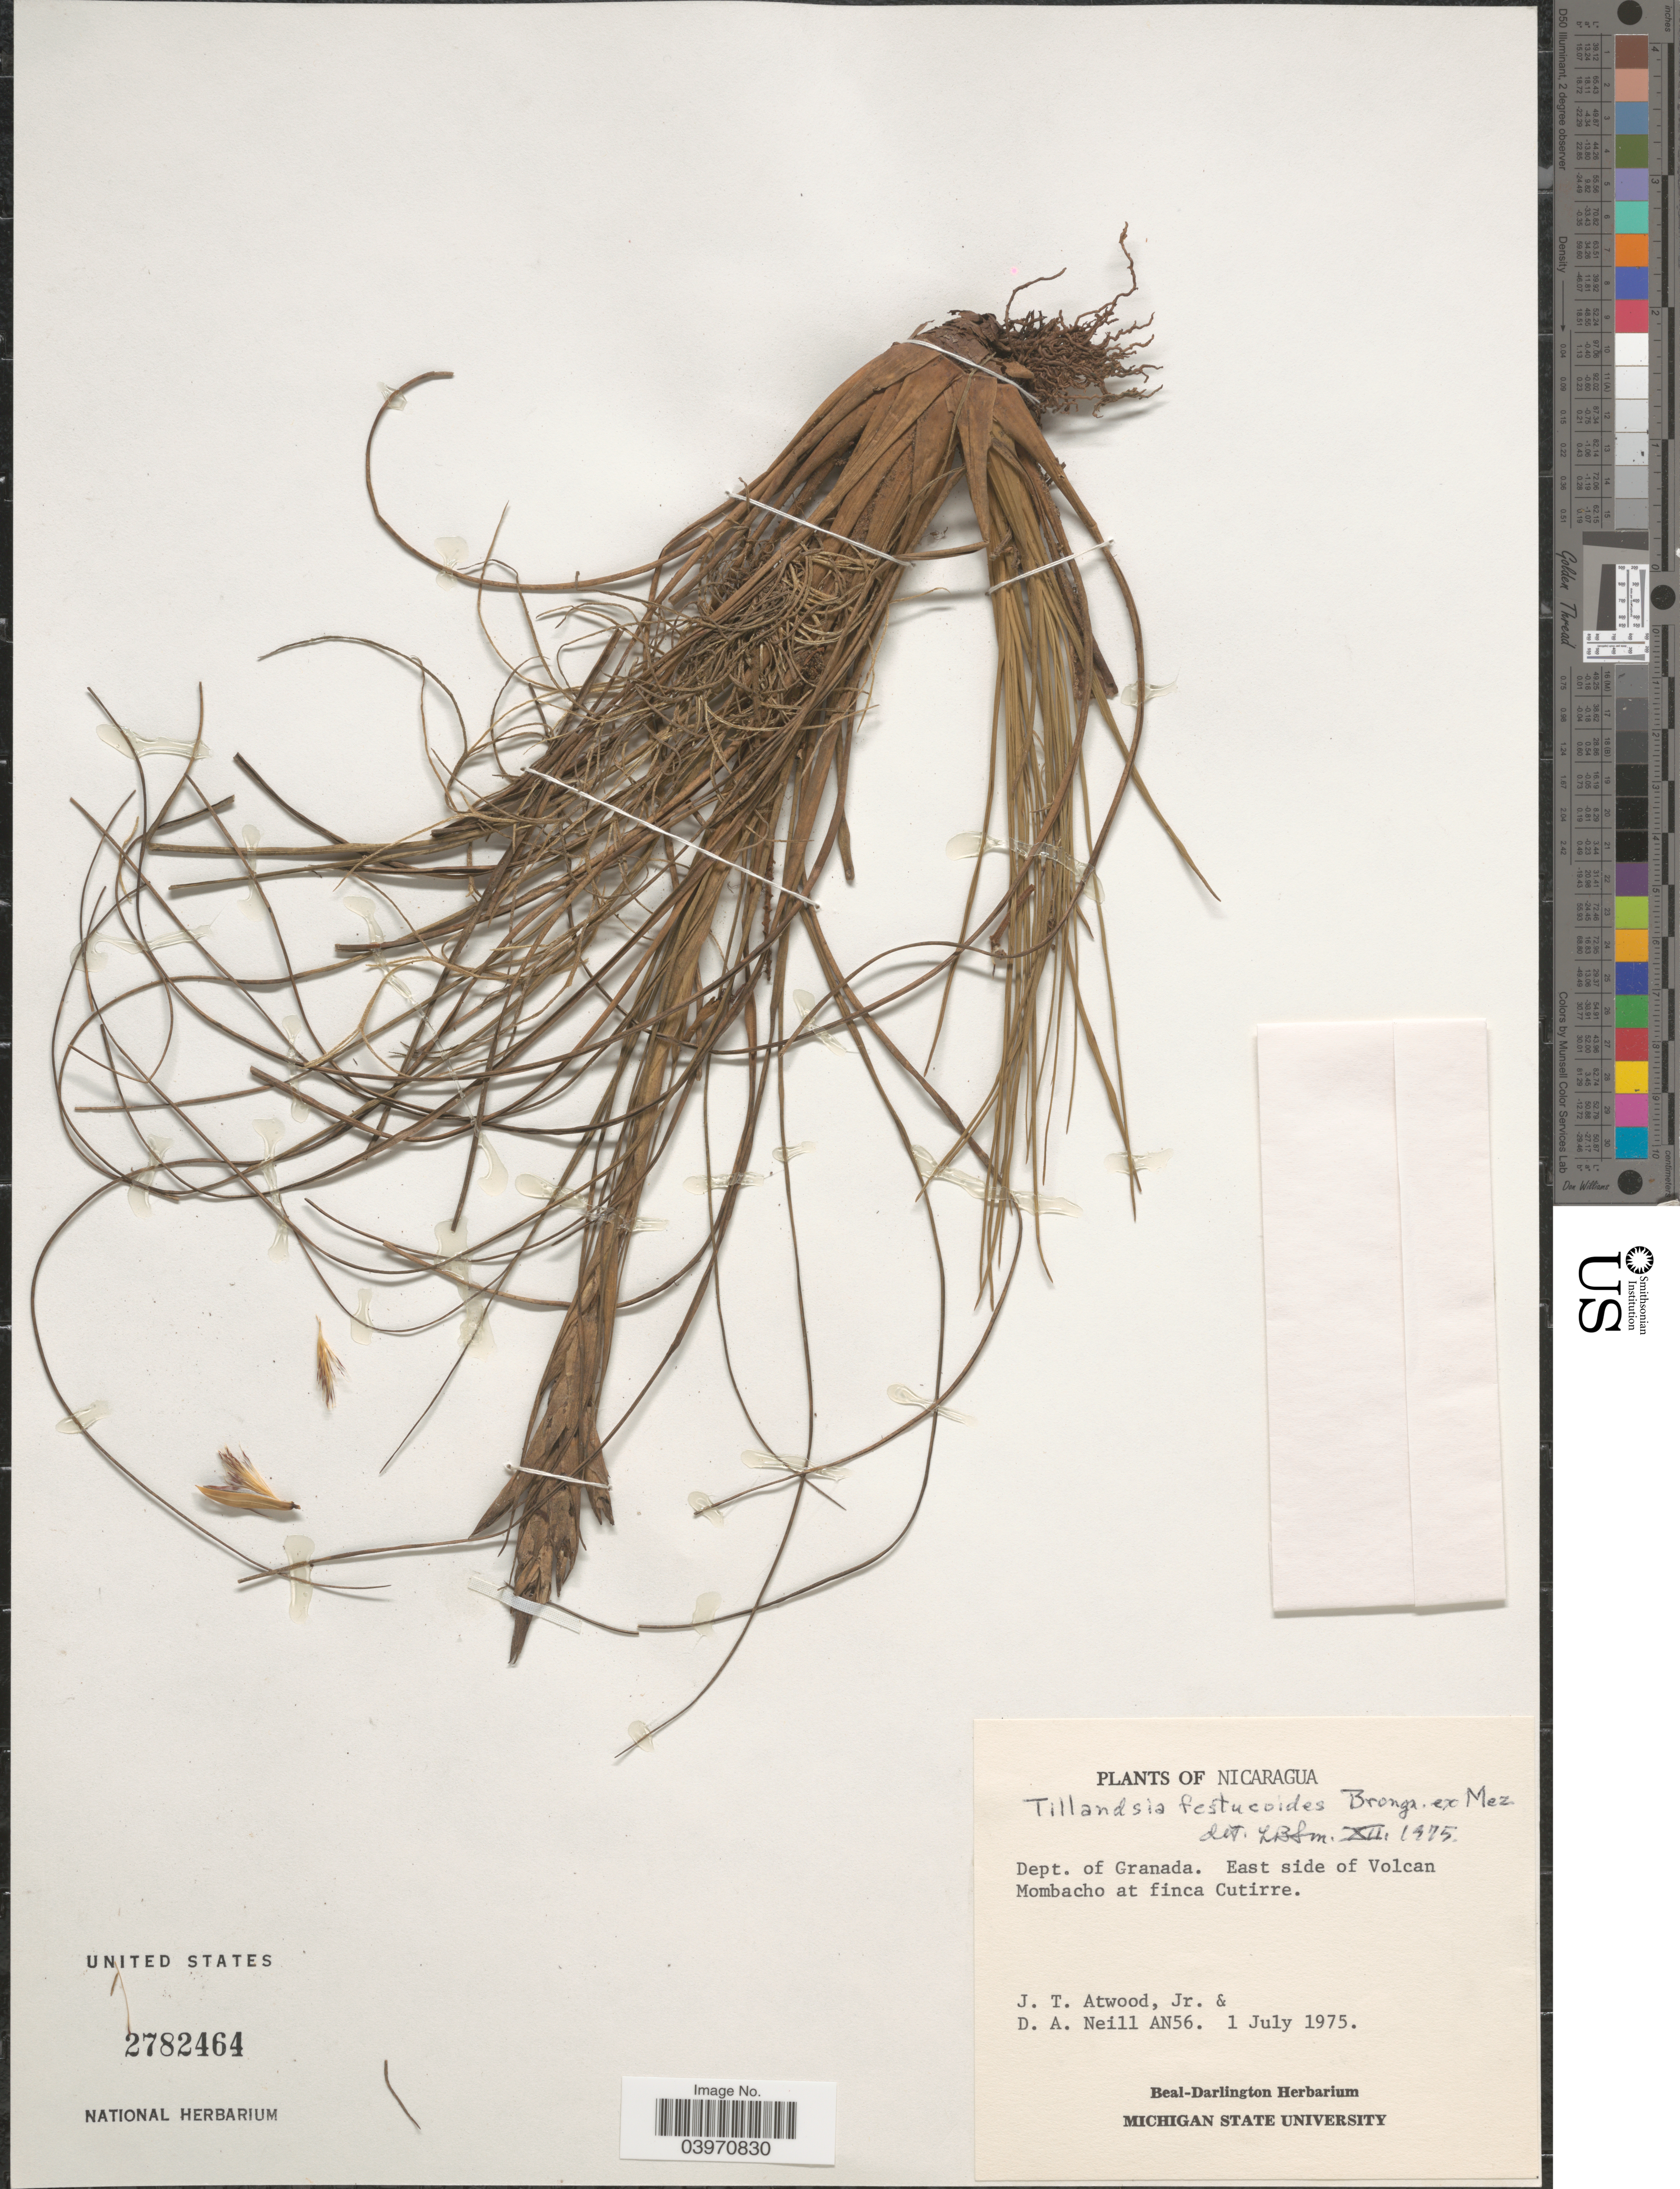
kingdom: Plantae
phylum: Tracheophyta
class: Liliopsida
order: Poales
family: Bromeliaceae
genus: Tillandsia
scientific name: Tillandsia festucoides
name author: Brongn. ex Mez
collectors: J. Atwood & D. A. Neill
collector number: AN56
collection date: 1975-07-01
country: Nicaragua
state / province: Granada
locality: Dept. of Granada. East side of Volcan Mombacho at finca Cutirre.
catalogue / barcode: US 2782464